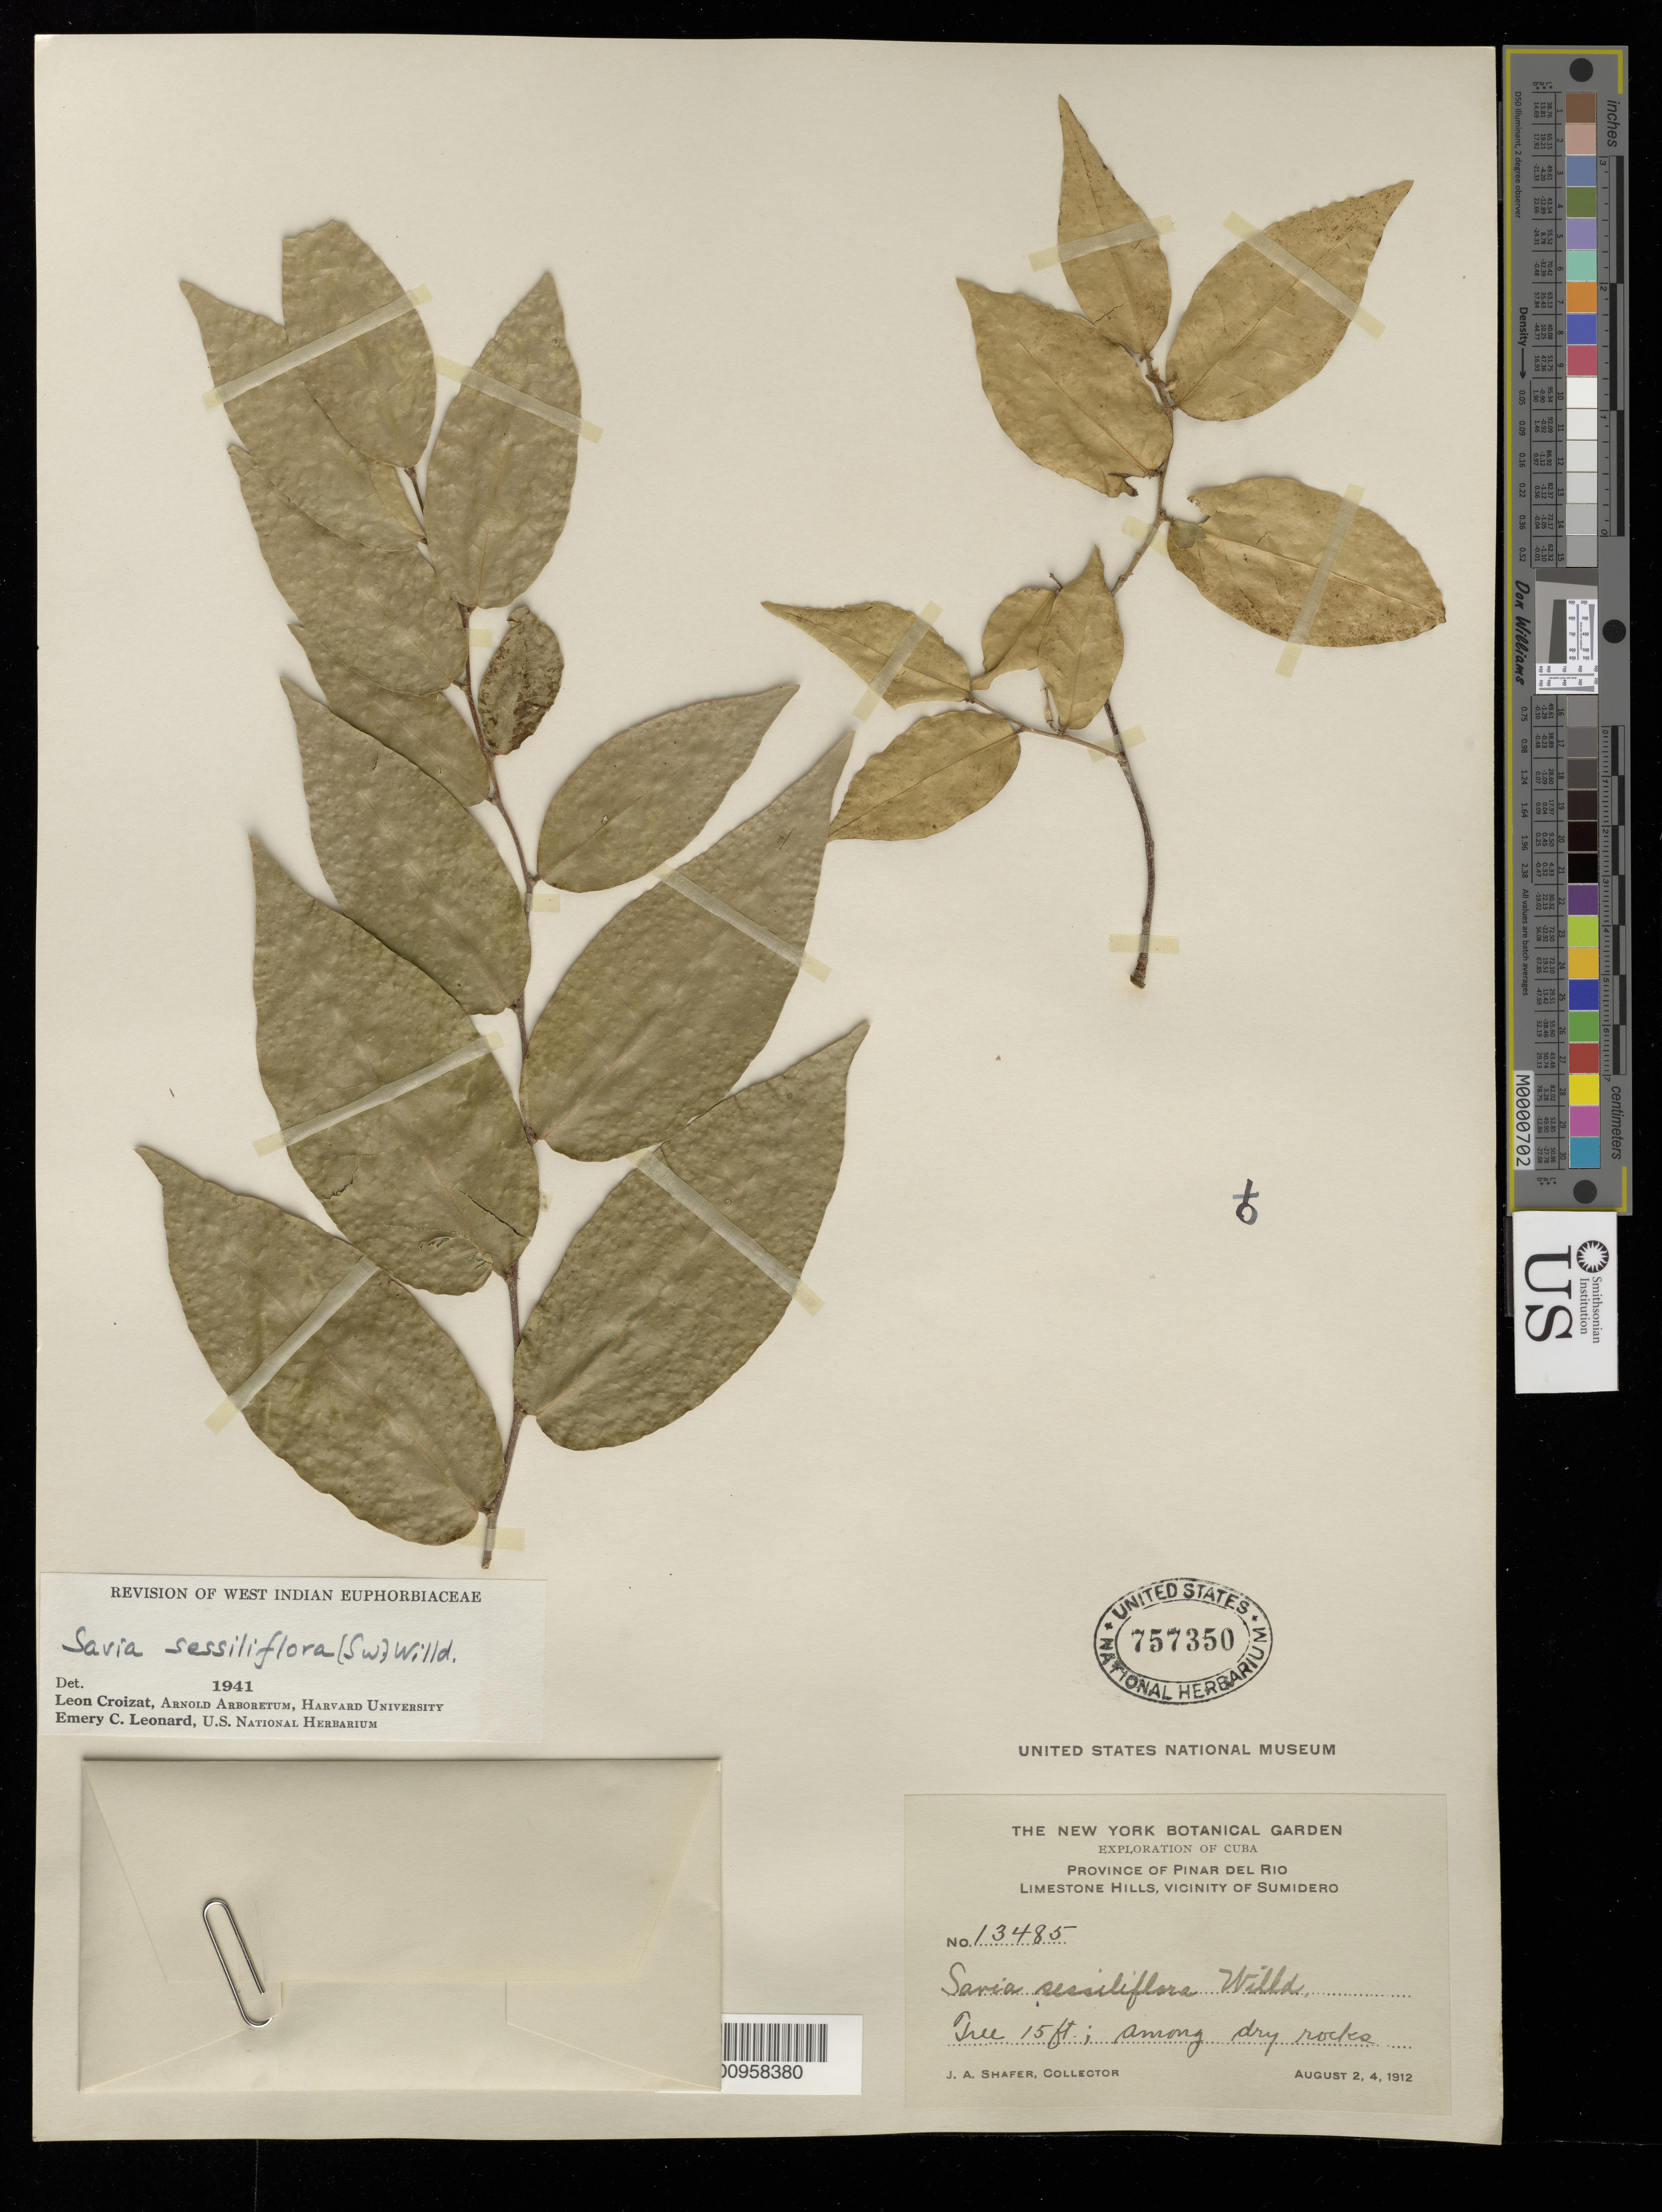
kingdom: Plantae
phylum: Tracheophyta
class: Magnoliopsida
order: Malpighiales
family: Phyllanthaceae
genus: Savia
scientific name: Savia sessiliflora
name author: (Sw.) Willd.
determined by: Croizat, Léon C.; Leonard, E. C.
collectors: J. A. Shafer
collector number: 13485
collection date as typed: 02 Aug 1912 to 04 Aug 1912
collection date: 1912-08-02/1912-08-04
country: Cuba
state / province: Pinar del Rio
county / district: Dry forest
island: Cuba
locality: Vicinity of Sumidero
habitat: Among dry rocks on limestone hills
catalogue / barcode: US 757350